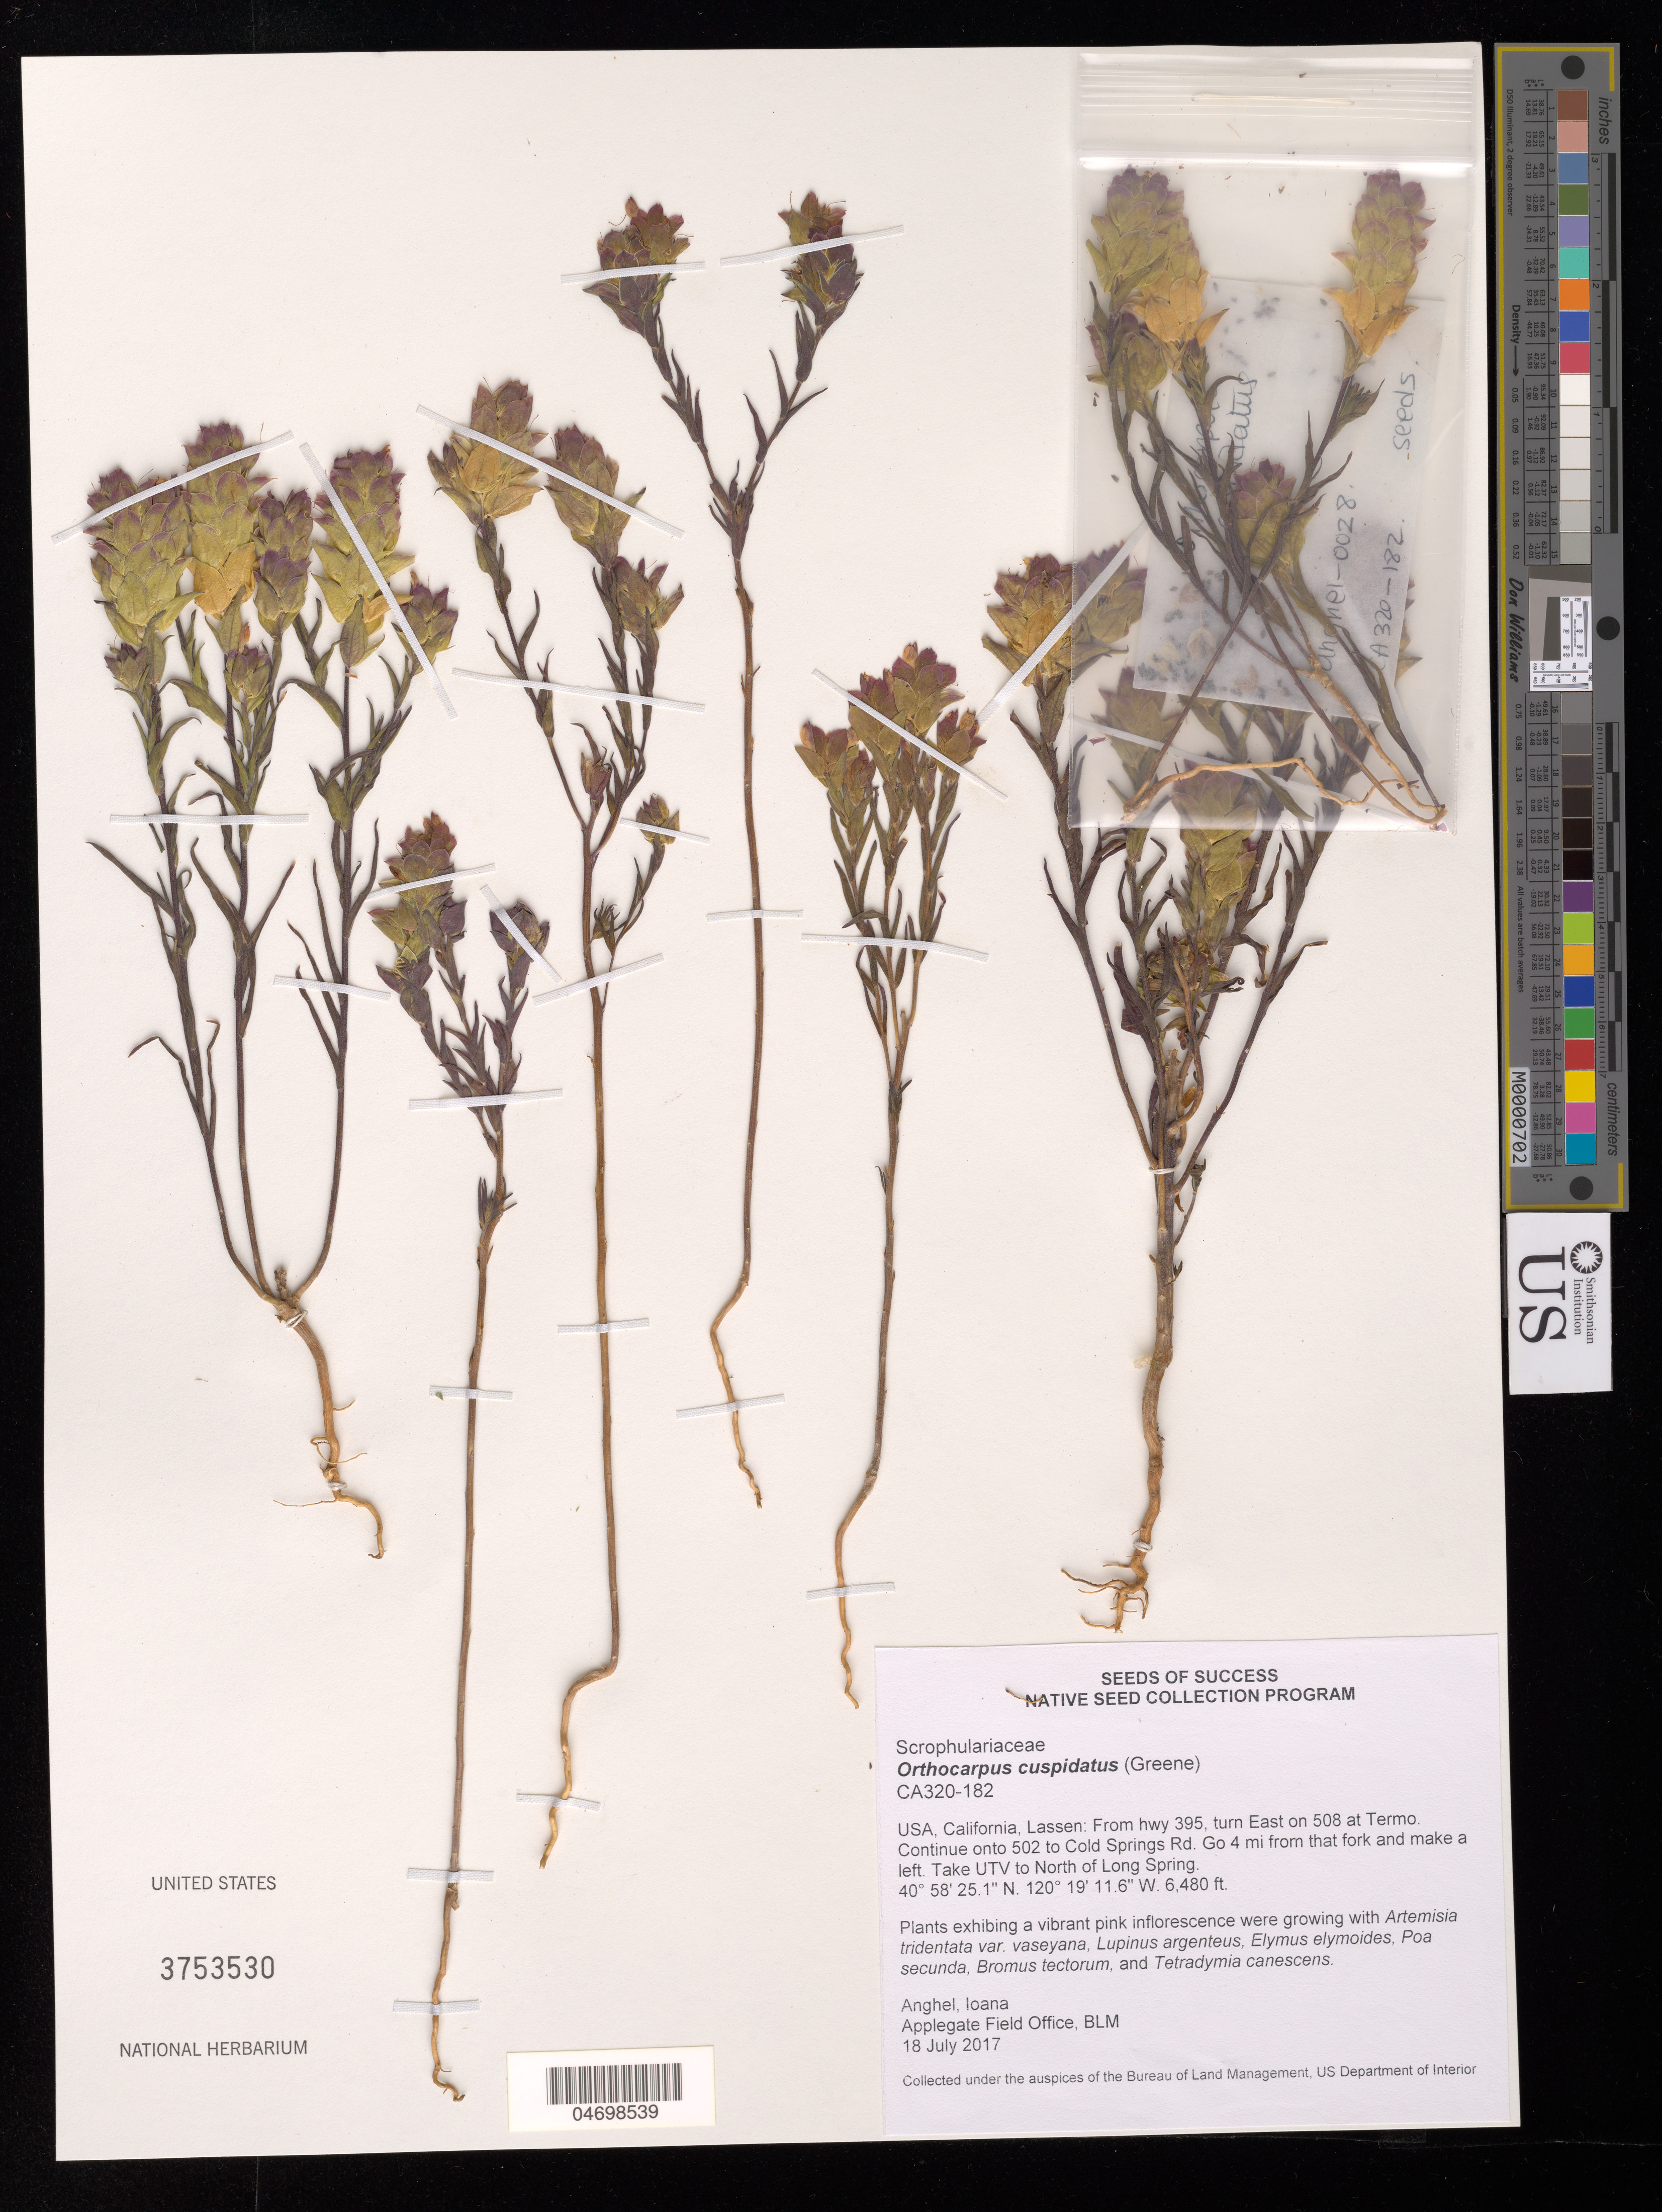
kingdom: Plantae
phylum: Tracheophyta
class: Magnoliopsida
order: Lamiales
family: Orobanchaceae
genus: Orthocarpus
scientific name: Orthocarpus cuspidatus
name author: Greene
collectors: I. Anghel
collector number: CA320-182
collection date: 2017-07-18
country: United States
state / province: California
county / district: Lassen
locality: Cold Springs, N of Long Spring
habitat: Sagebrush. With Lupinus argenteus, Poa secunda, Bromus tectorum, etc.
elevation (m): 1975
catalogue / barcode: US 3753530